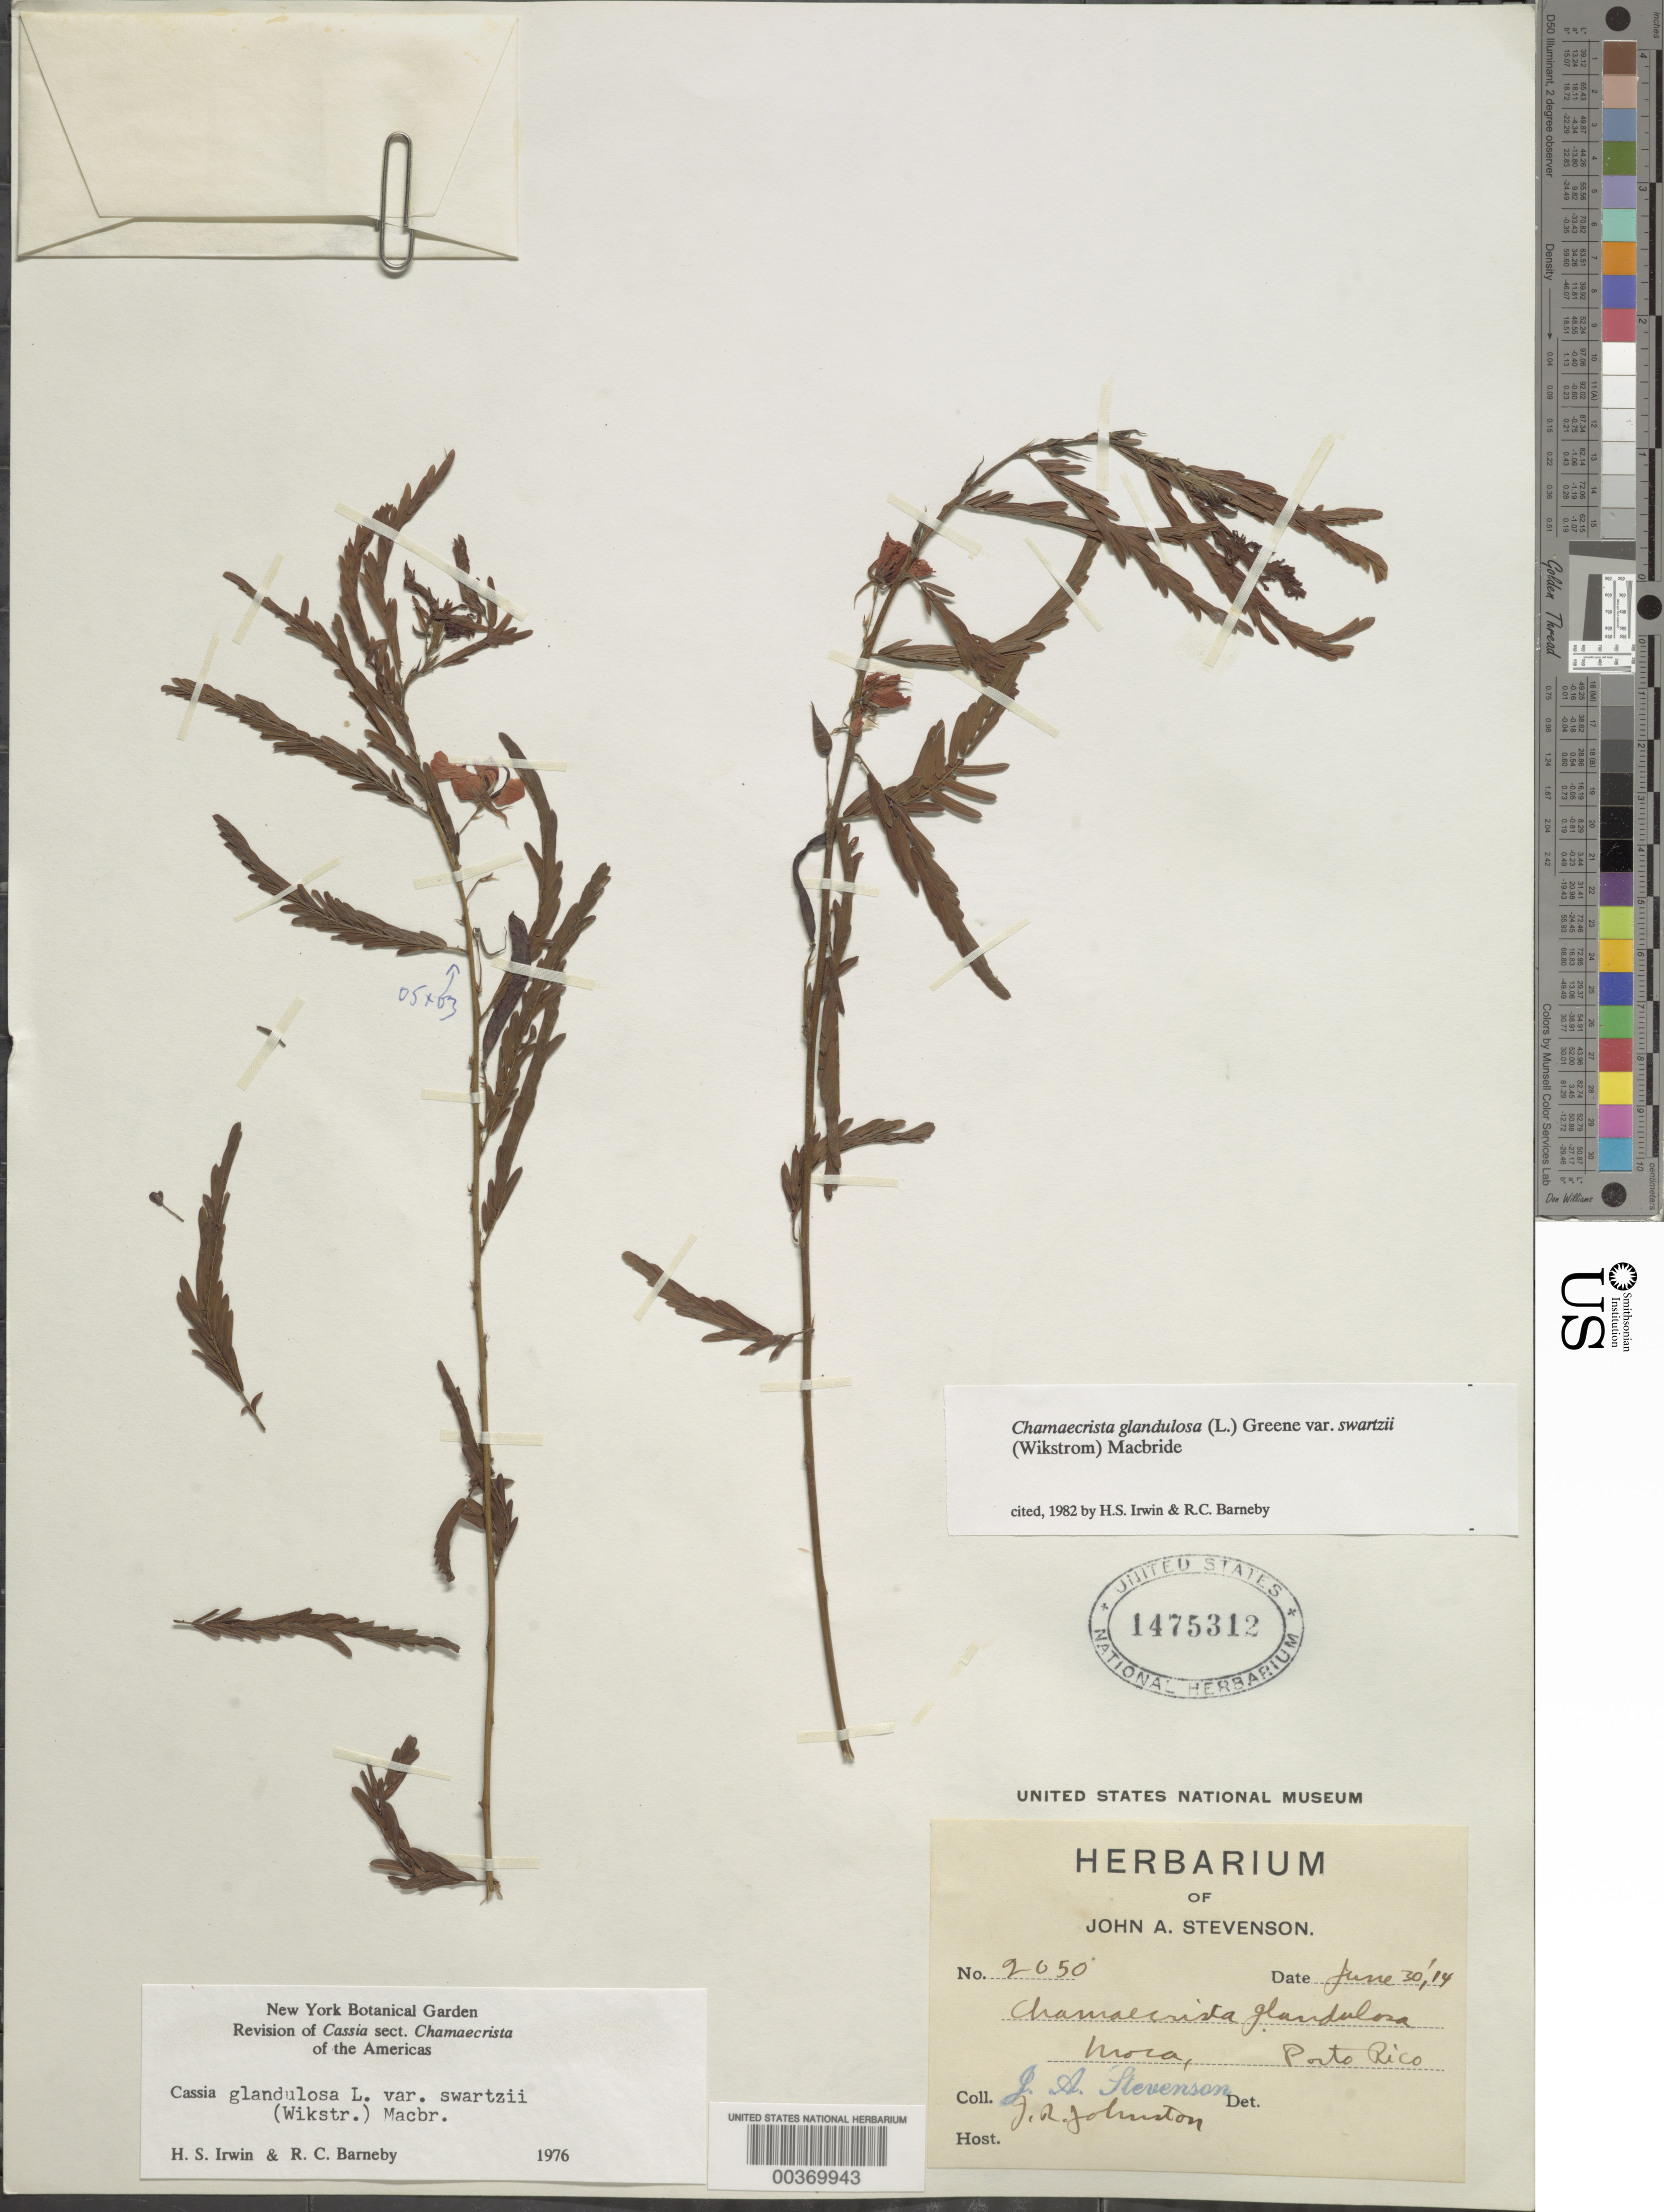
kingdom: Plantae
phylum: Tracheophyta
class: Magnoliopsida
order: Fabales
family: Fabaceae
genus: Chamaecrista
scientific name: Chamaecrista glandulosa var. swartzii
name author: (Wikstr.) H.S. Irwin & Barneby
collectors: J. Johnston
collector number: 2050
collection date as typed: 30 Jun 1914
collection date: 1914-06-30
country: Puerto Rico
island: Greater Antilles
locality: Moca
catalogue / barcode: US 1475312